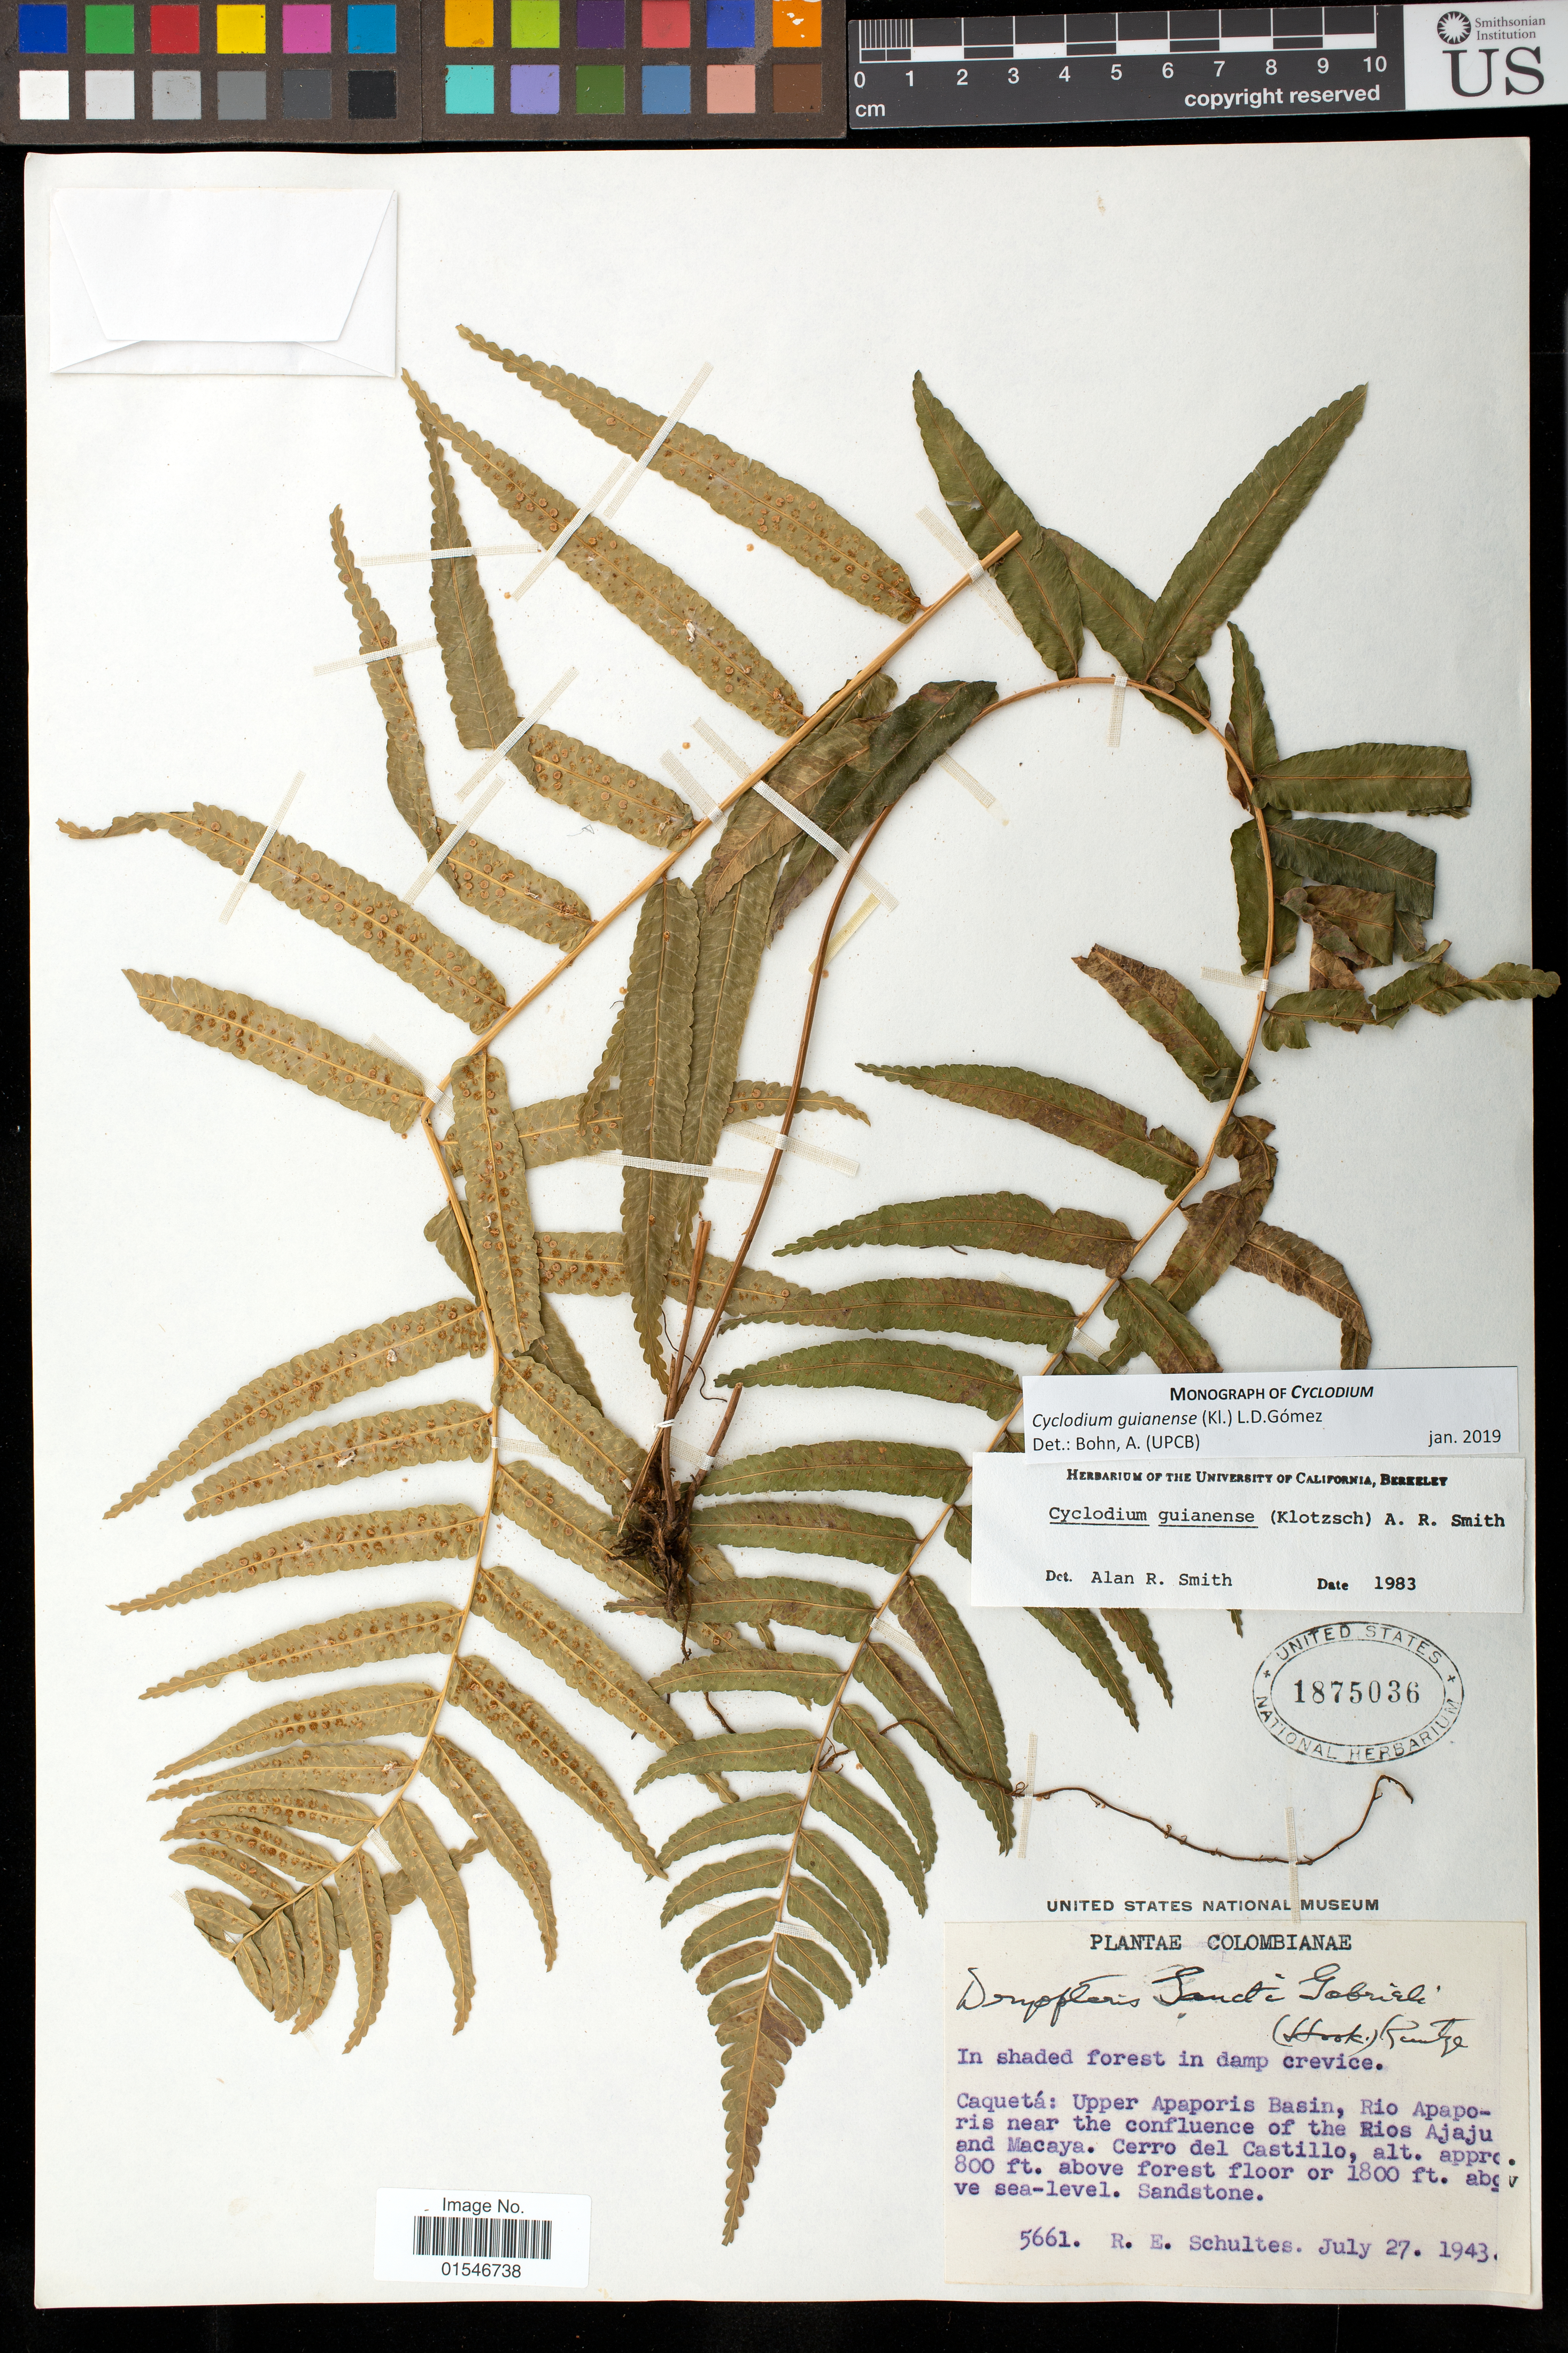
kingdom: Plantae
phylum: Tracheophyta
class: Polypodiopsida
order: Polypodiales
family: Dryopteridaceae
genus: Cyclodium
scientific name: Cyclodium guianense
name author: (Klotzsch) van der Werff ex L.D. Gómez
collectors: R. E. Schultes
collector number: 5661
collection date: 1943-07-27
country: Colombia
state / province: Caquetá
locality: Upper Apaporis Basin: Rio Apaporis near the confluence of the Rios Ajaju and Macaya. Cerro del Castillo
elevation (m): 549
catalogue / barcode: US 1875036